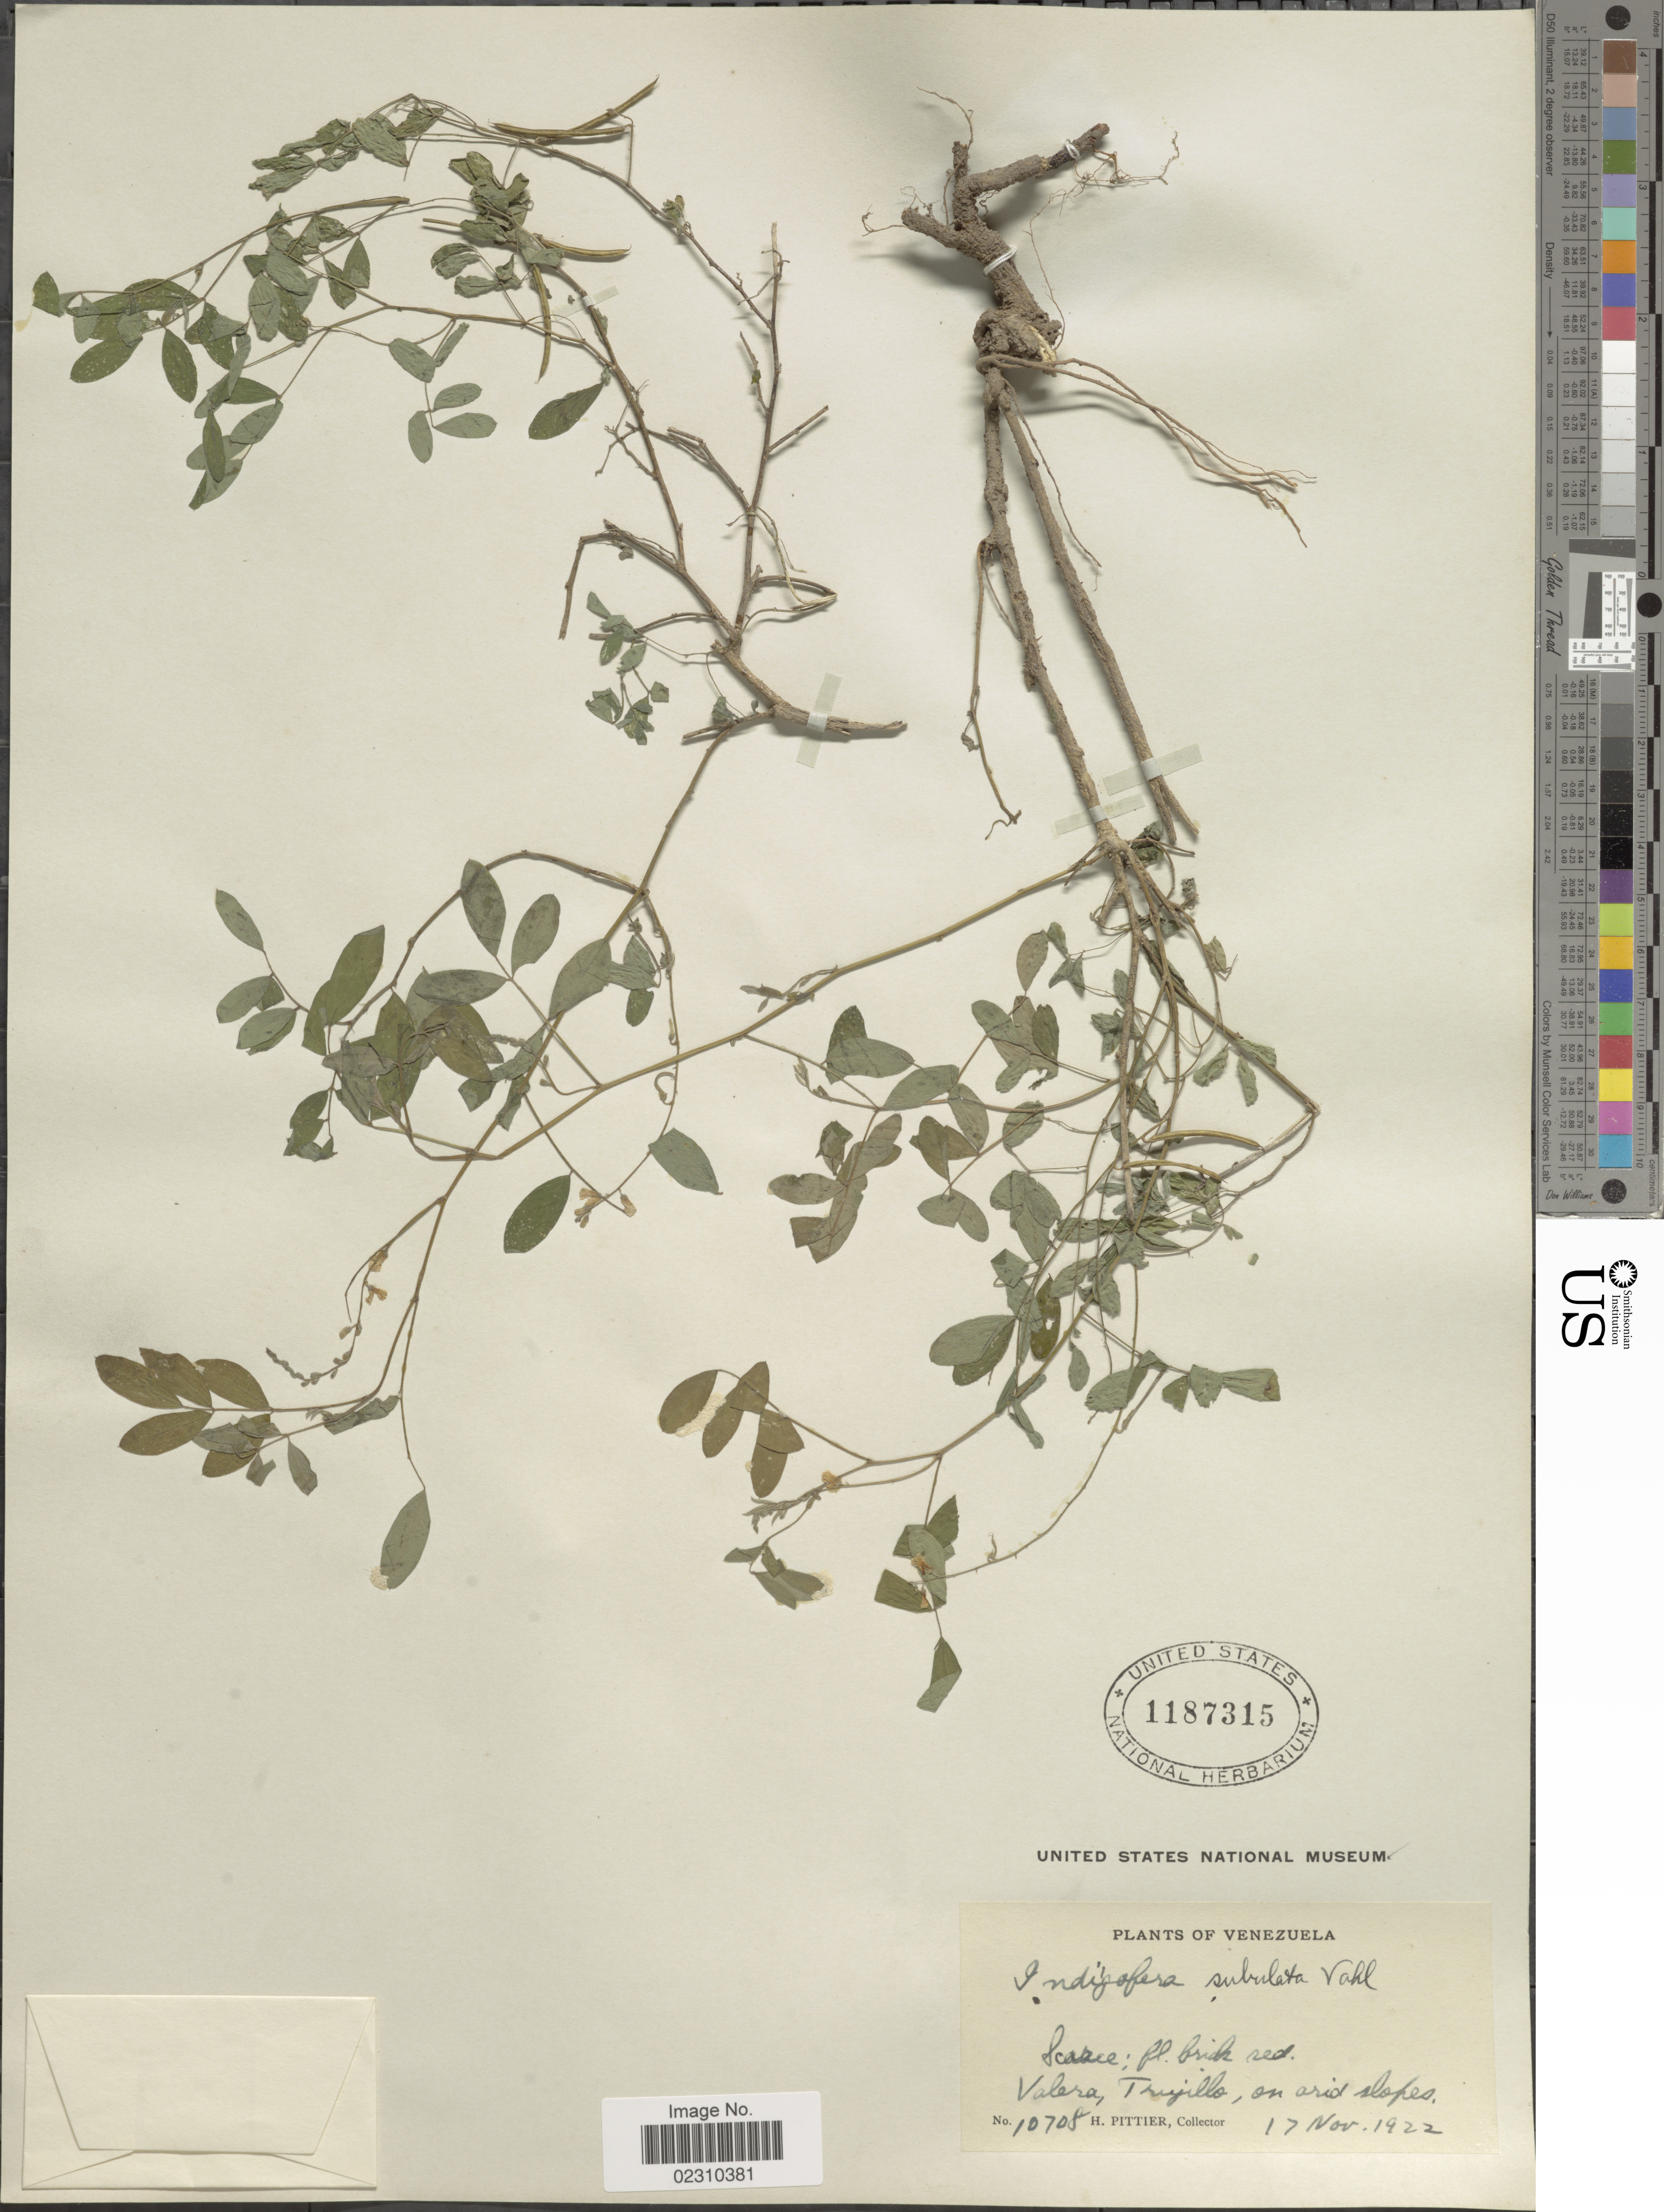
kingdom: Plantae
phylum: Tracheophyta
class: Magnoliopsida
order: Fabales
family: Fabaceae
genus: Indigofera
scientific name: Indigofera mucronata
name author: Lam.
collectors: H. F. Pittier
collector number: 10708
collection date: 1922-08-17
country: Venezuela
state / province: Trujillo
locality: Valera, Trujillo , on arid alopes.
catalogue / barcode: US 1187315